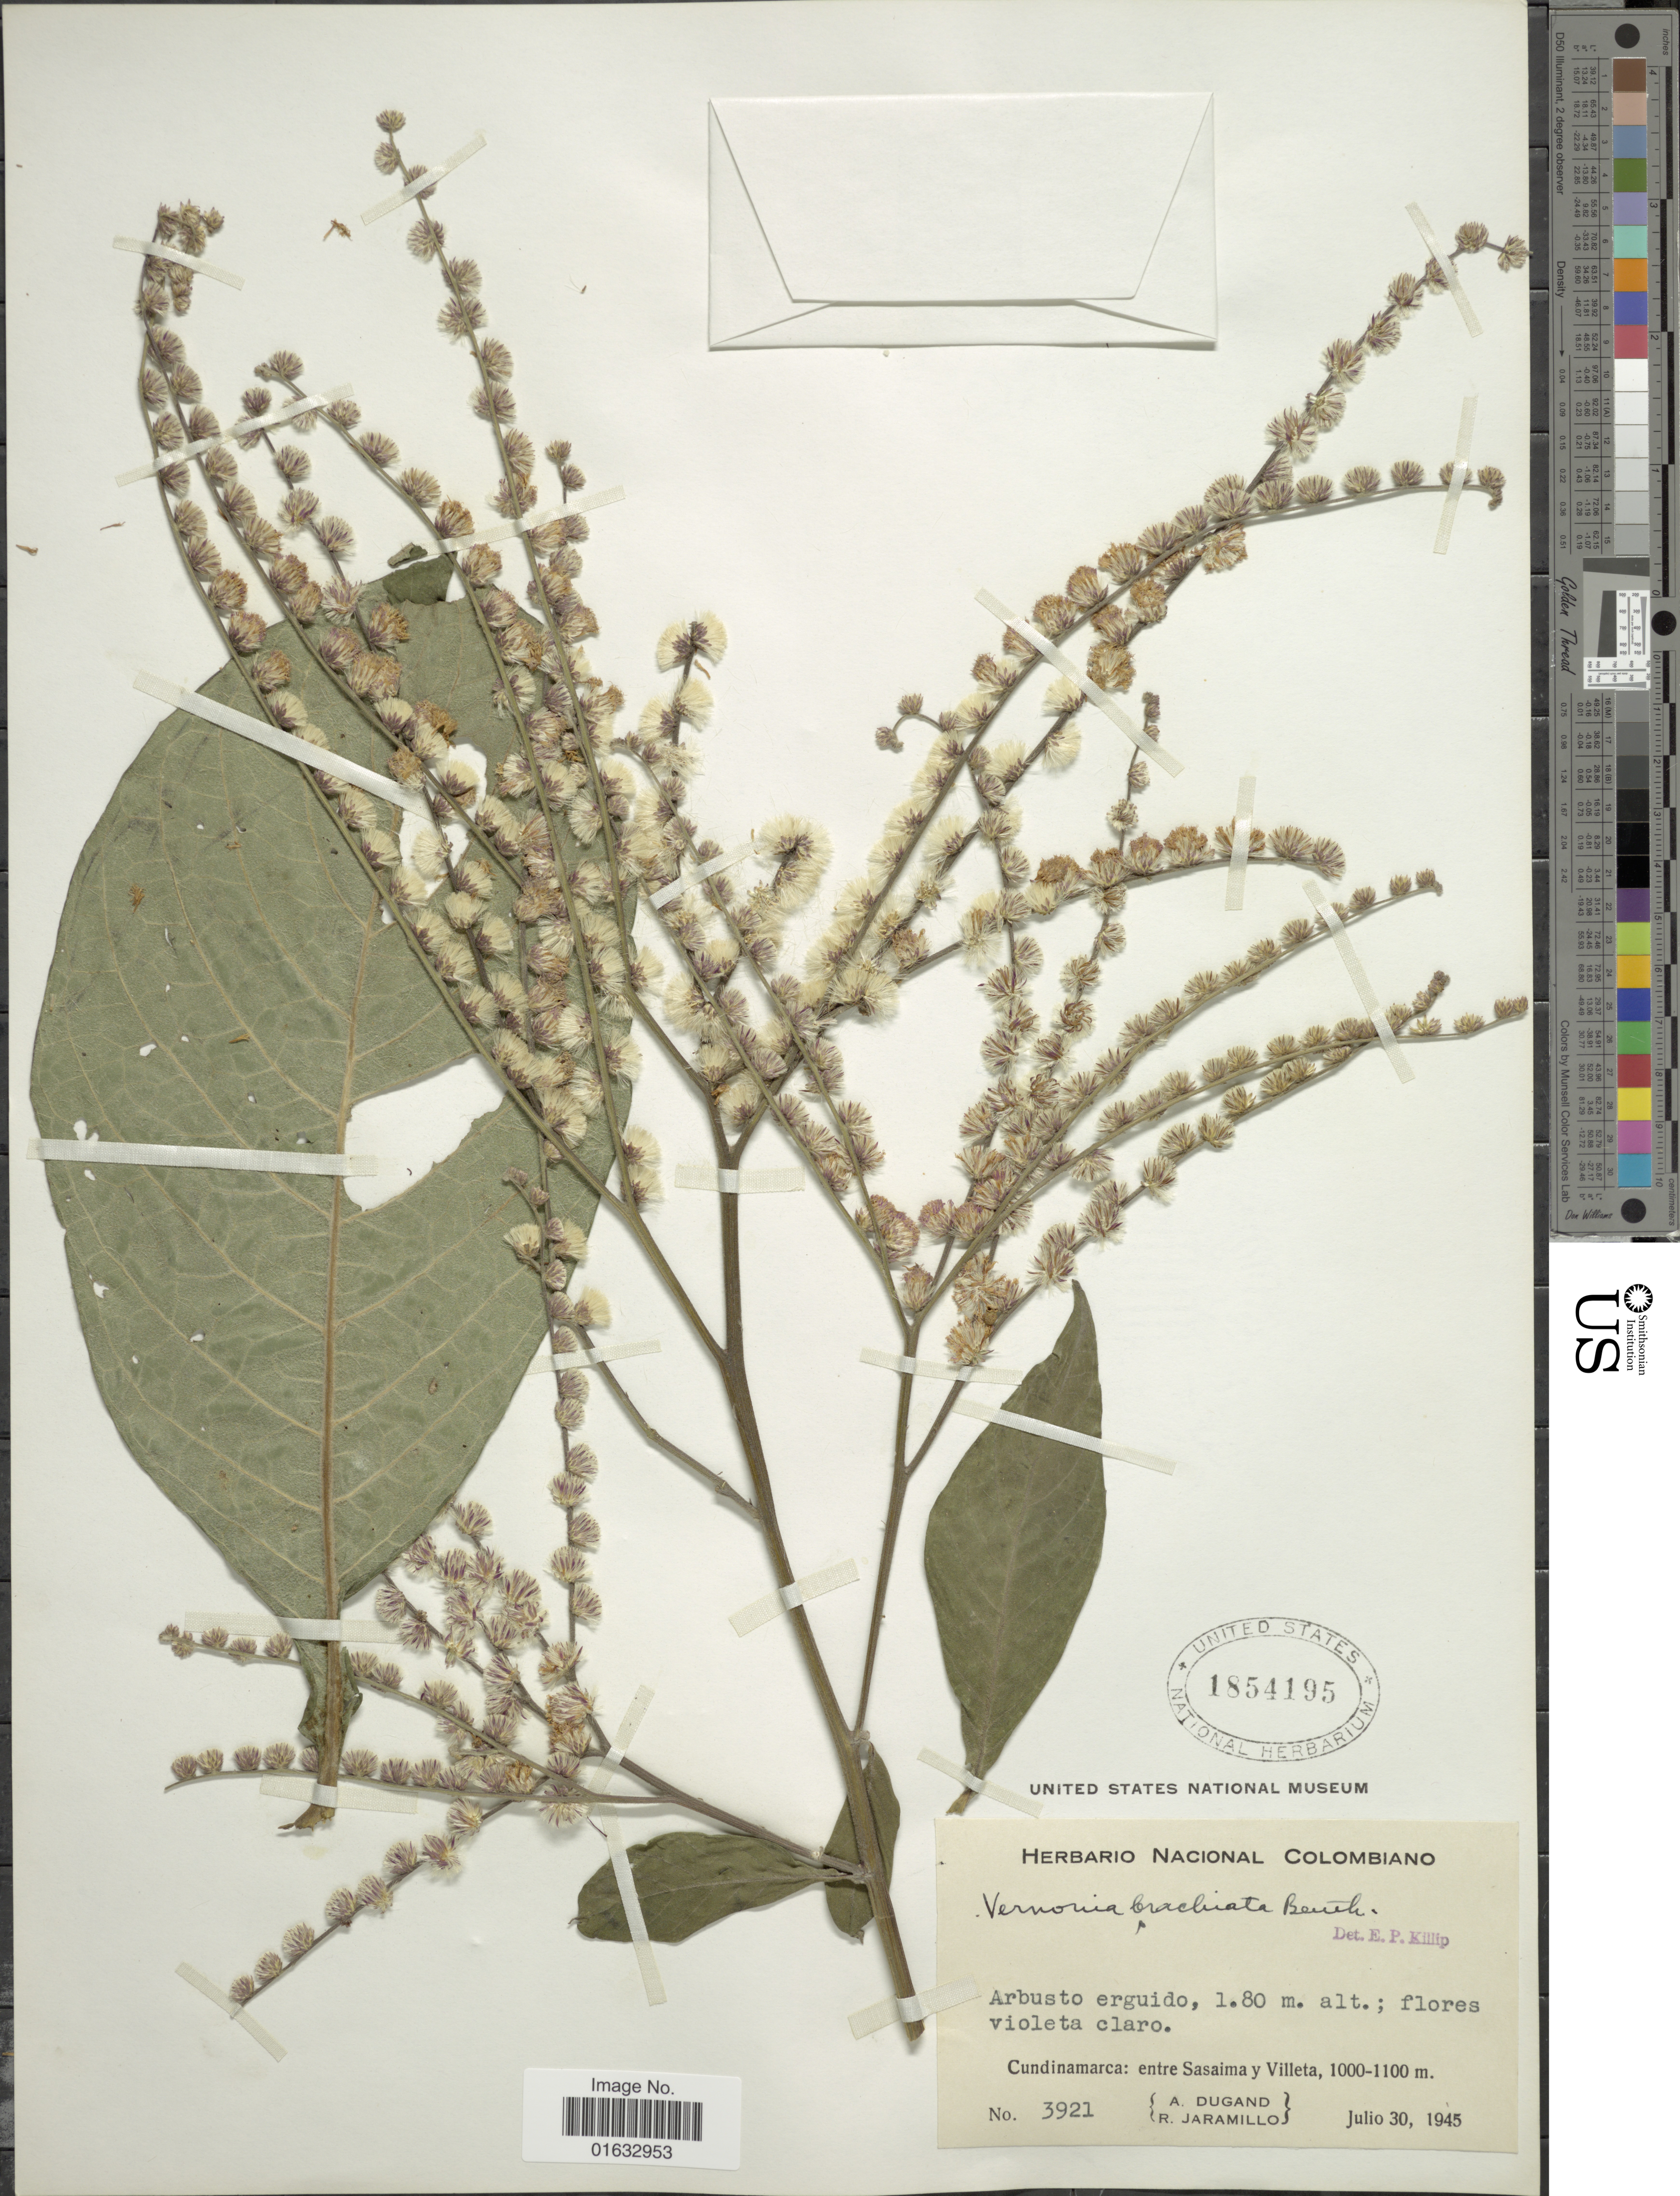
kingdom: Plantae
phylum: Tracheophyta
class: Magnoliopsida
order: Asterales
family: Asteraceae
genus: Eirmocephala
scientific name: Eirmocephala brachiata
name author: (Benth.) H. Rob.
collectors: A. Dugand & R. Jaramillo M.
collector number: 3921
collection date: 1945-07-30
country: Colombia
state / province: Cundinamarca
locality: Entre Sasaima y Villeta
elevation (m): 1000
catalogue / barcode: US 1854195